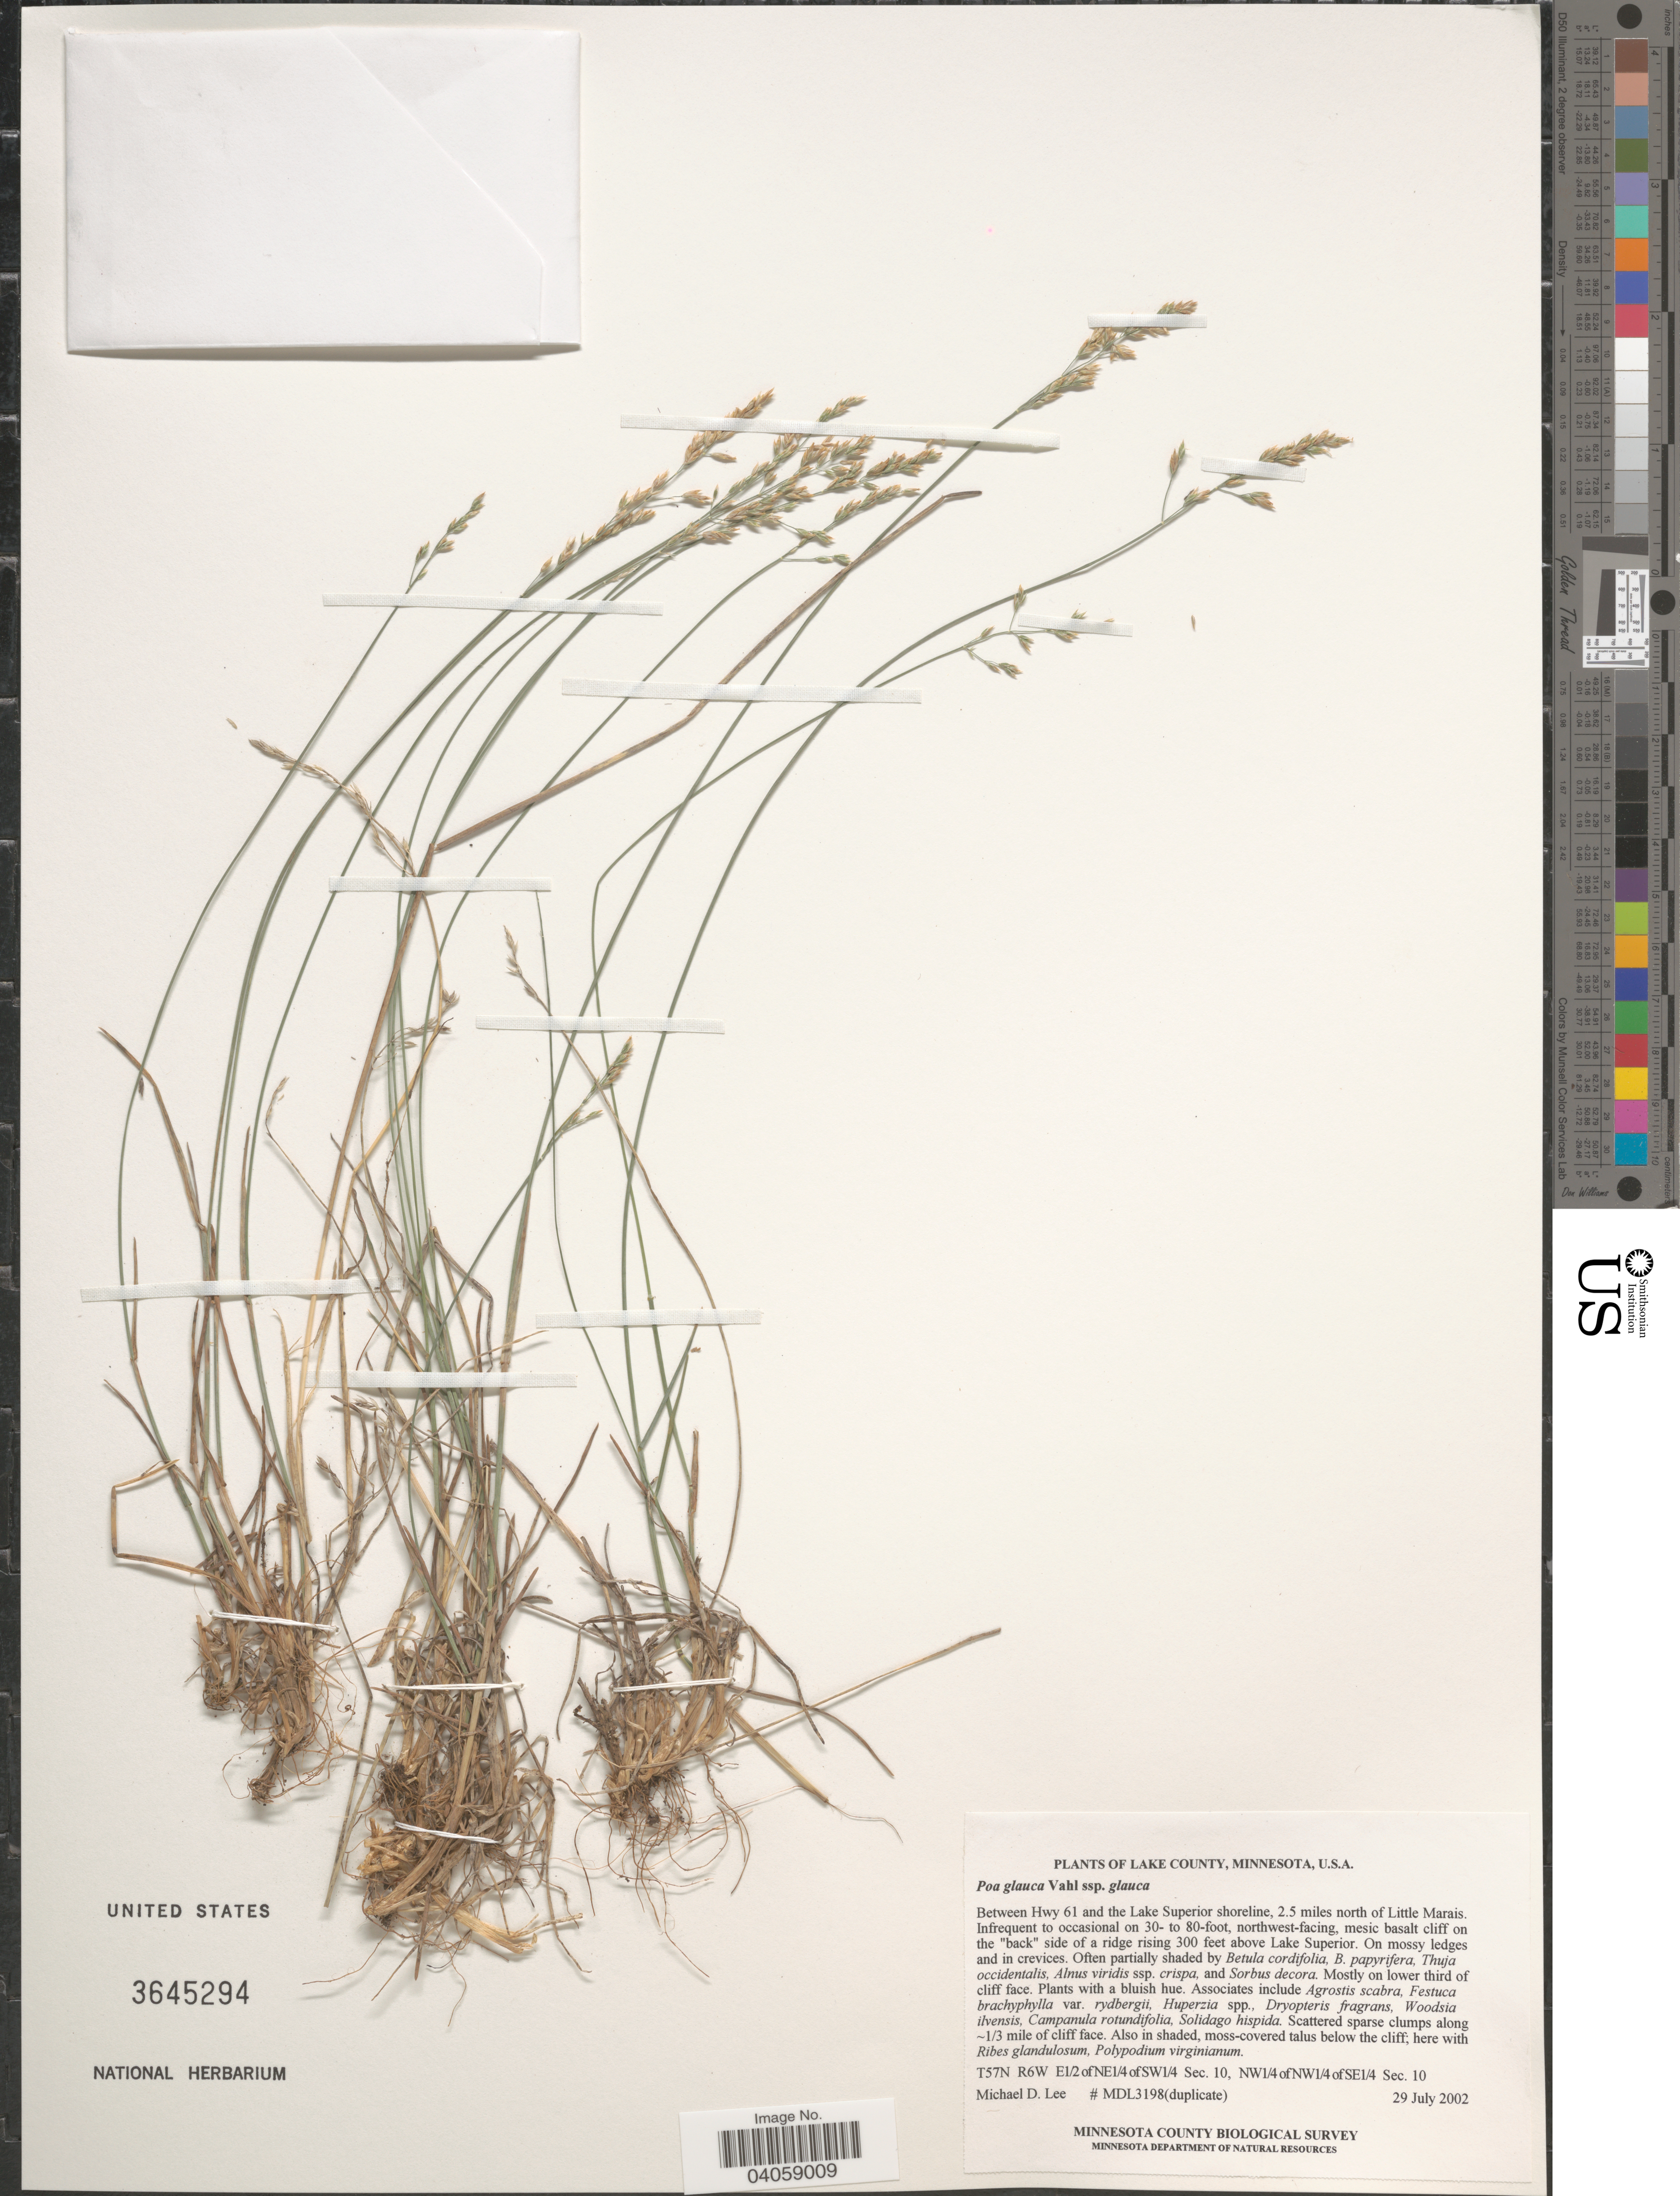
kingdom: Plantae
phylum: Tracheophyta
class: Liliopsida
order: Poales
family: Poaceae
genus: Poa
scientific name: Poa glauca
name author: Vahl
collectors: M. Lee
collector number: MDL3198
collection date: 2002-07-29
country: United States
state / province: Minnesota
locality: Lake County. Between Hwy 61 and the Lake Superior shoreline, 2.5 miles north of Little Marais. On 30- to 80-foot, northwest-facing, mesic basalt cliff on the "back" side of a ridge rising 300 feet above Lake Superior. Along ~⅓ mile of cliff face. T57N R6W E½ of NE¼ of SW¼ Sec. 10, NW¼ of NW¼ of SE¼ Sec. 10.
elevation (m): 91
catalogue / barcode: US 3645294